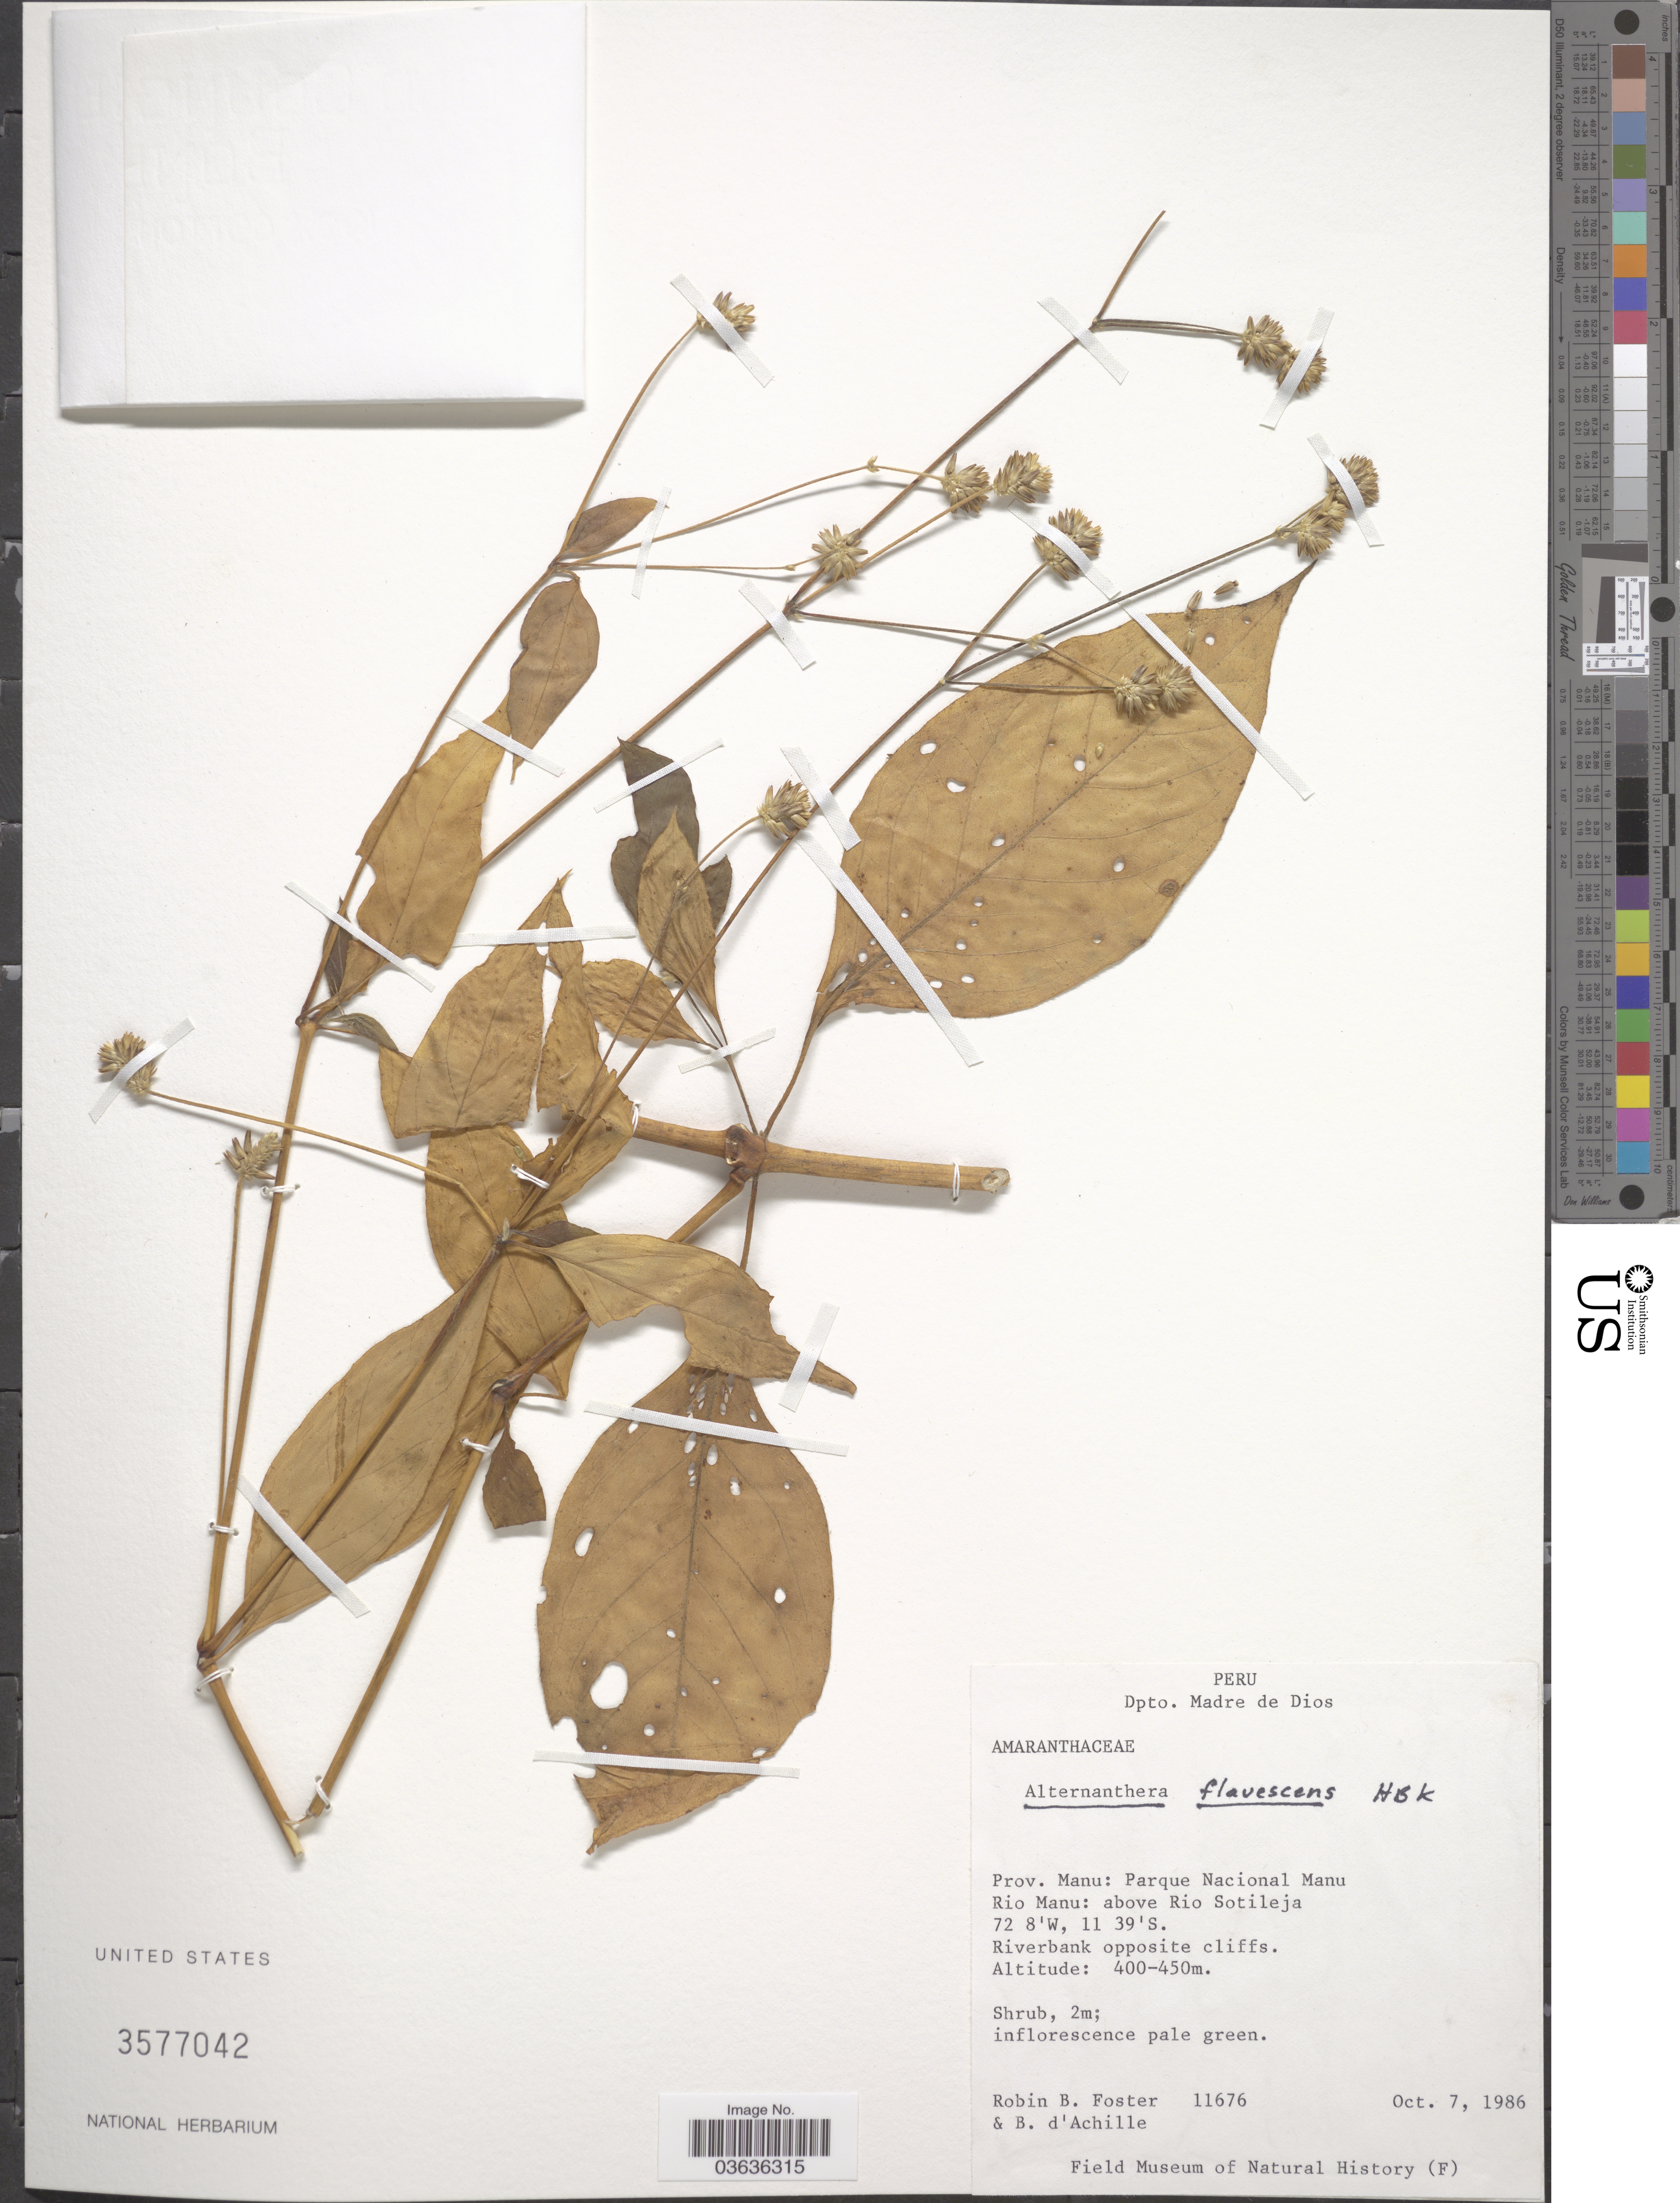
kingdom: Plantae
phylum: Tracheophyta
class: Magnoliopsida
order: Caryophyllales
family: Amaranthaceae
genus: Alternanthera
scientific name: Alternanthera flavescens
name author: Kunth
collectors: R. B. Foster & B. d'Achille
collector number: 11676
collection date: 1986-10-07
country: Peru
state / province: Madre de Dios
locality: Dpto. Madre de Dios. Prov. Manu: Parque Nacional Manu Rio Manu: above Rio Sotileja.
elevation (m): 400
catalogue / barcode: US 3577042